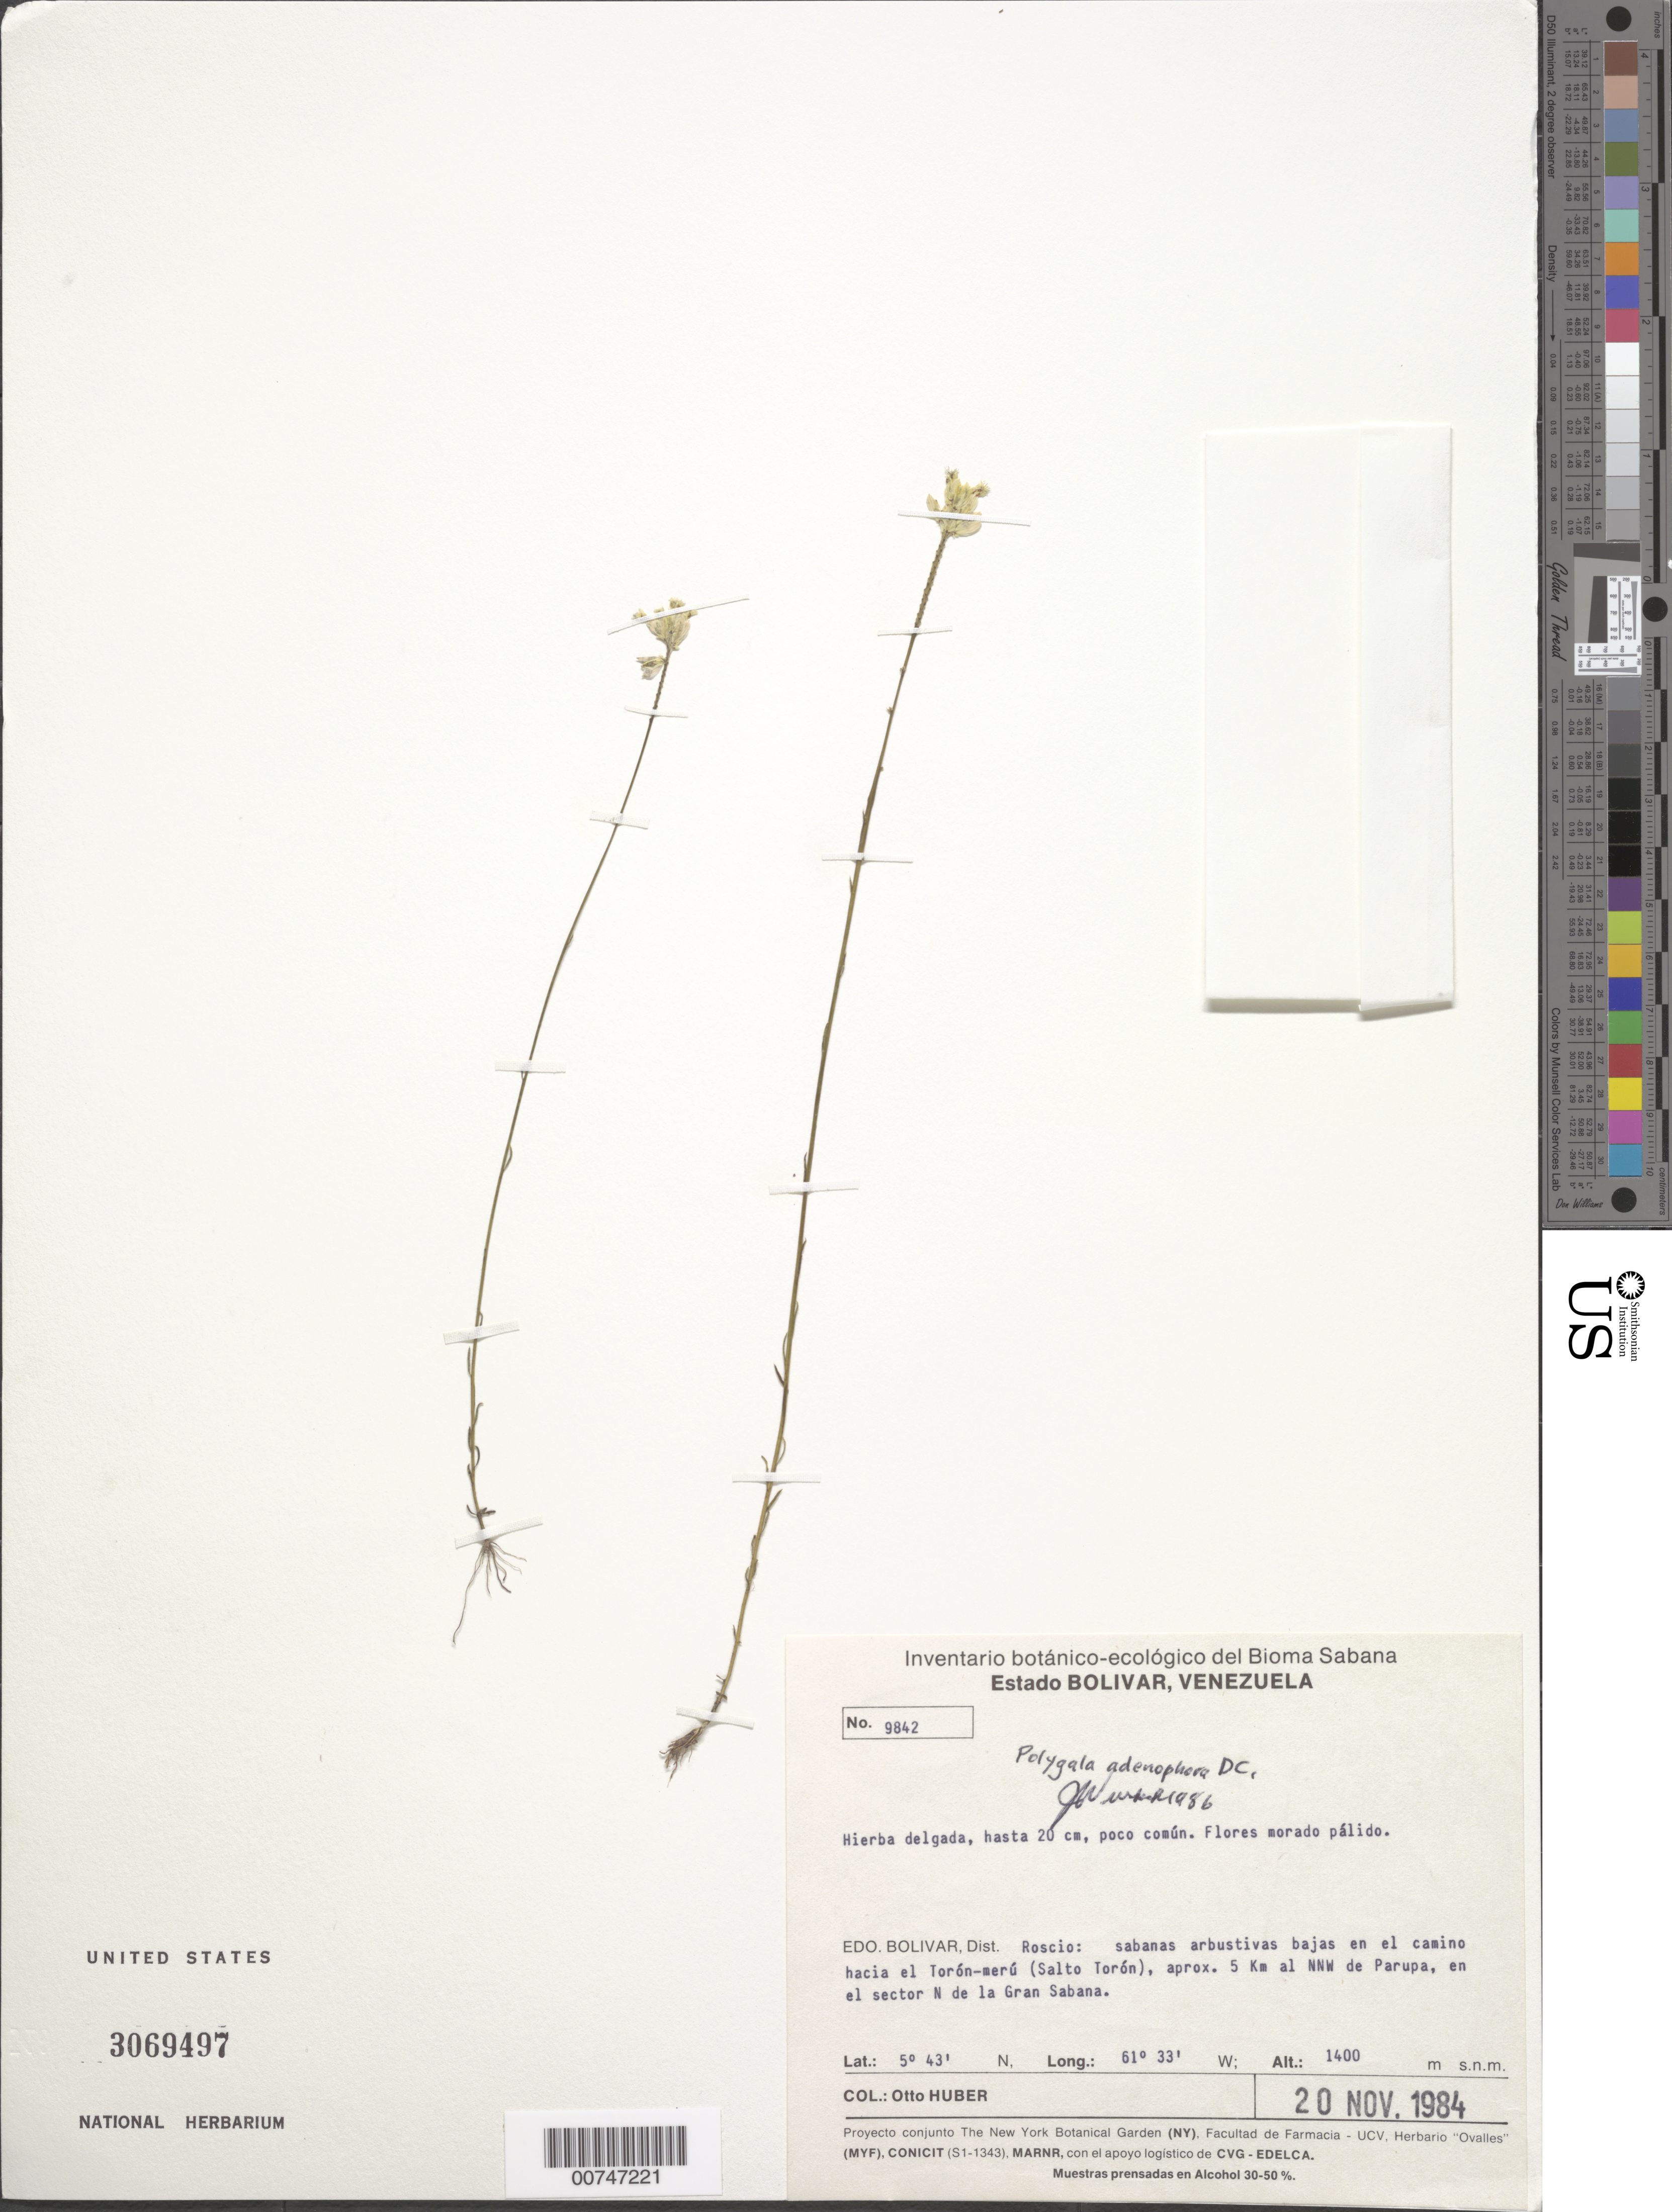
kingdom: Plantae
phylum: Tracheophyta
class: Magnoliopsida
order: Fabales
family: Polygalaceae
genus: Polygala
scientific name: Polygala adenophora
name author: DC.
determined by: Wurdack, John J., (US), US (UNITED STATES)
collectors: O. Huber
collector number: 9842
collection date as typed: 20-Nov-84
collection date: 1984-11-20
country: Venezuela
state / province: Bolívar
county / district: Roscio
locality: Toron-meru (Salto Toron), 5 km NNW of Parupa, en sector N of Gran Sabana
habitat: Sabanas arbustivas bajas en el camino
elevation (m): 1400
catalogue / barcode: US 3069497